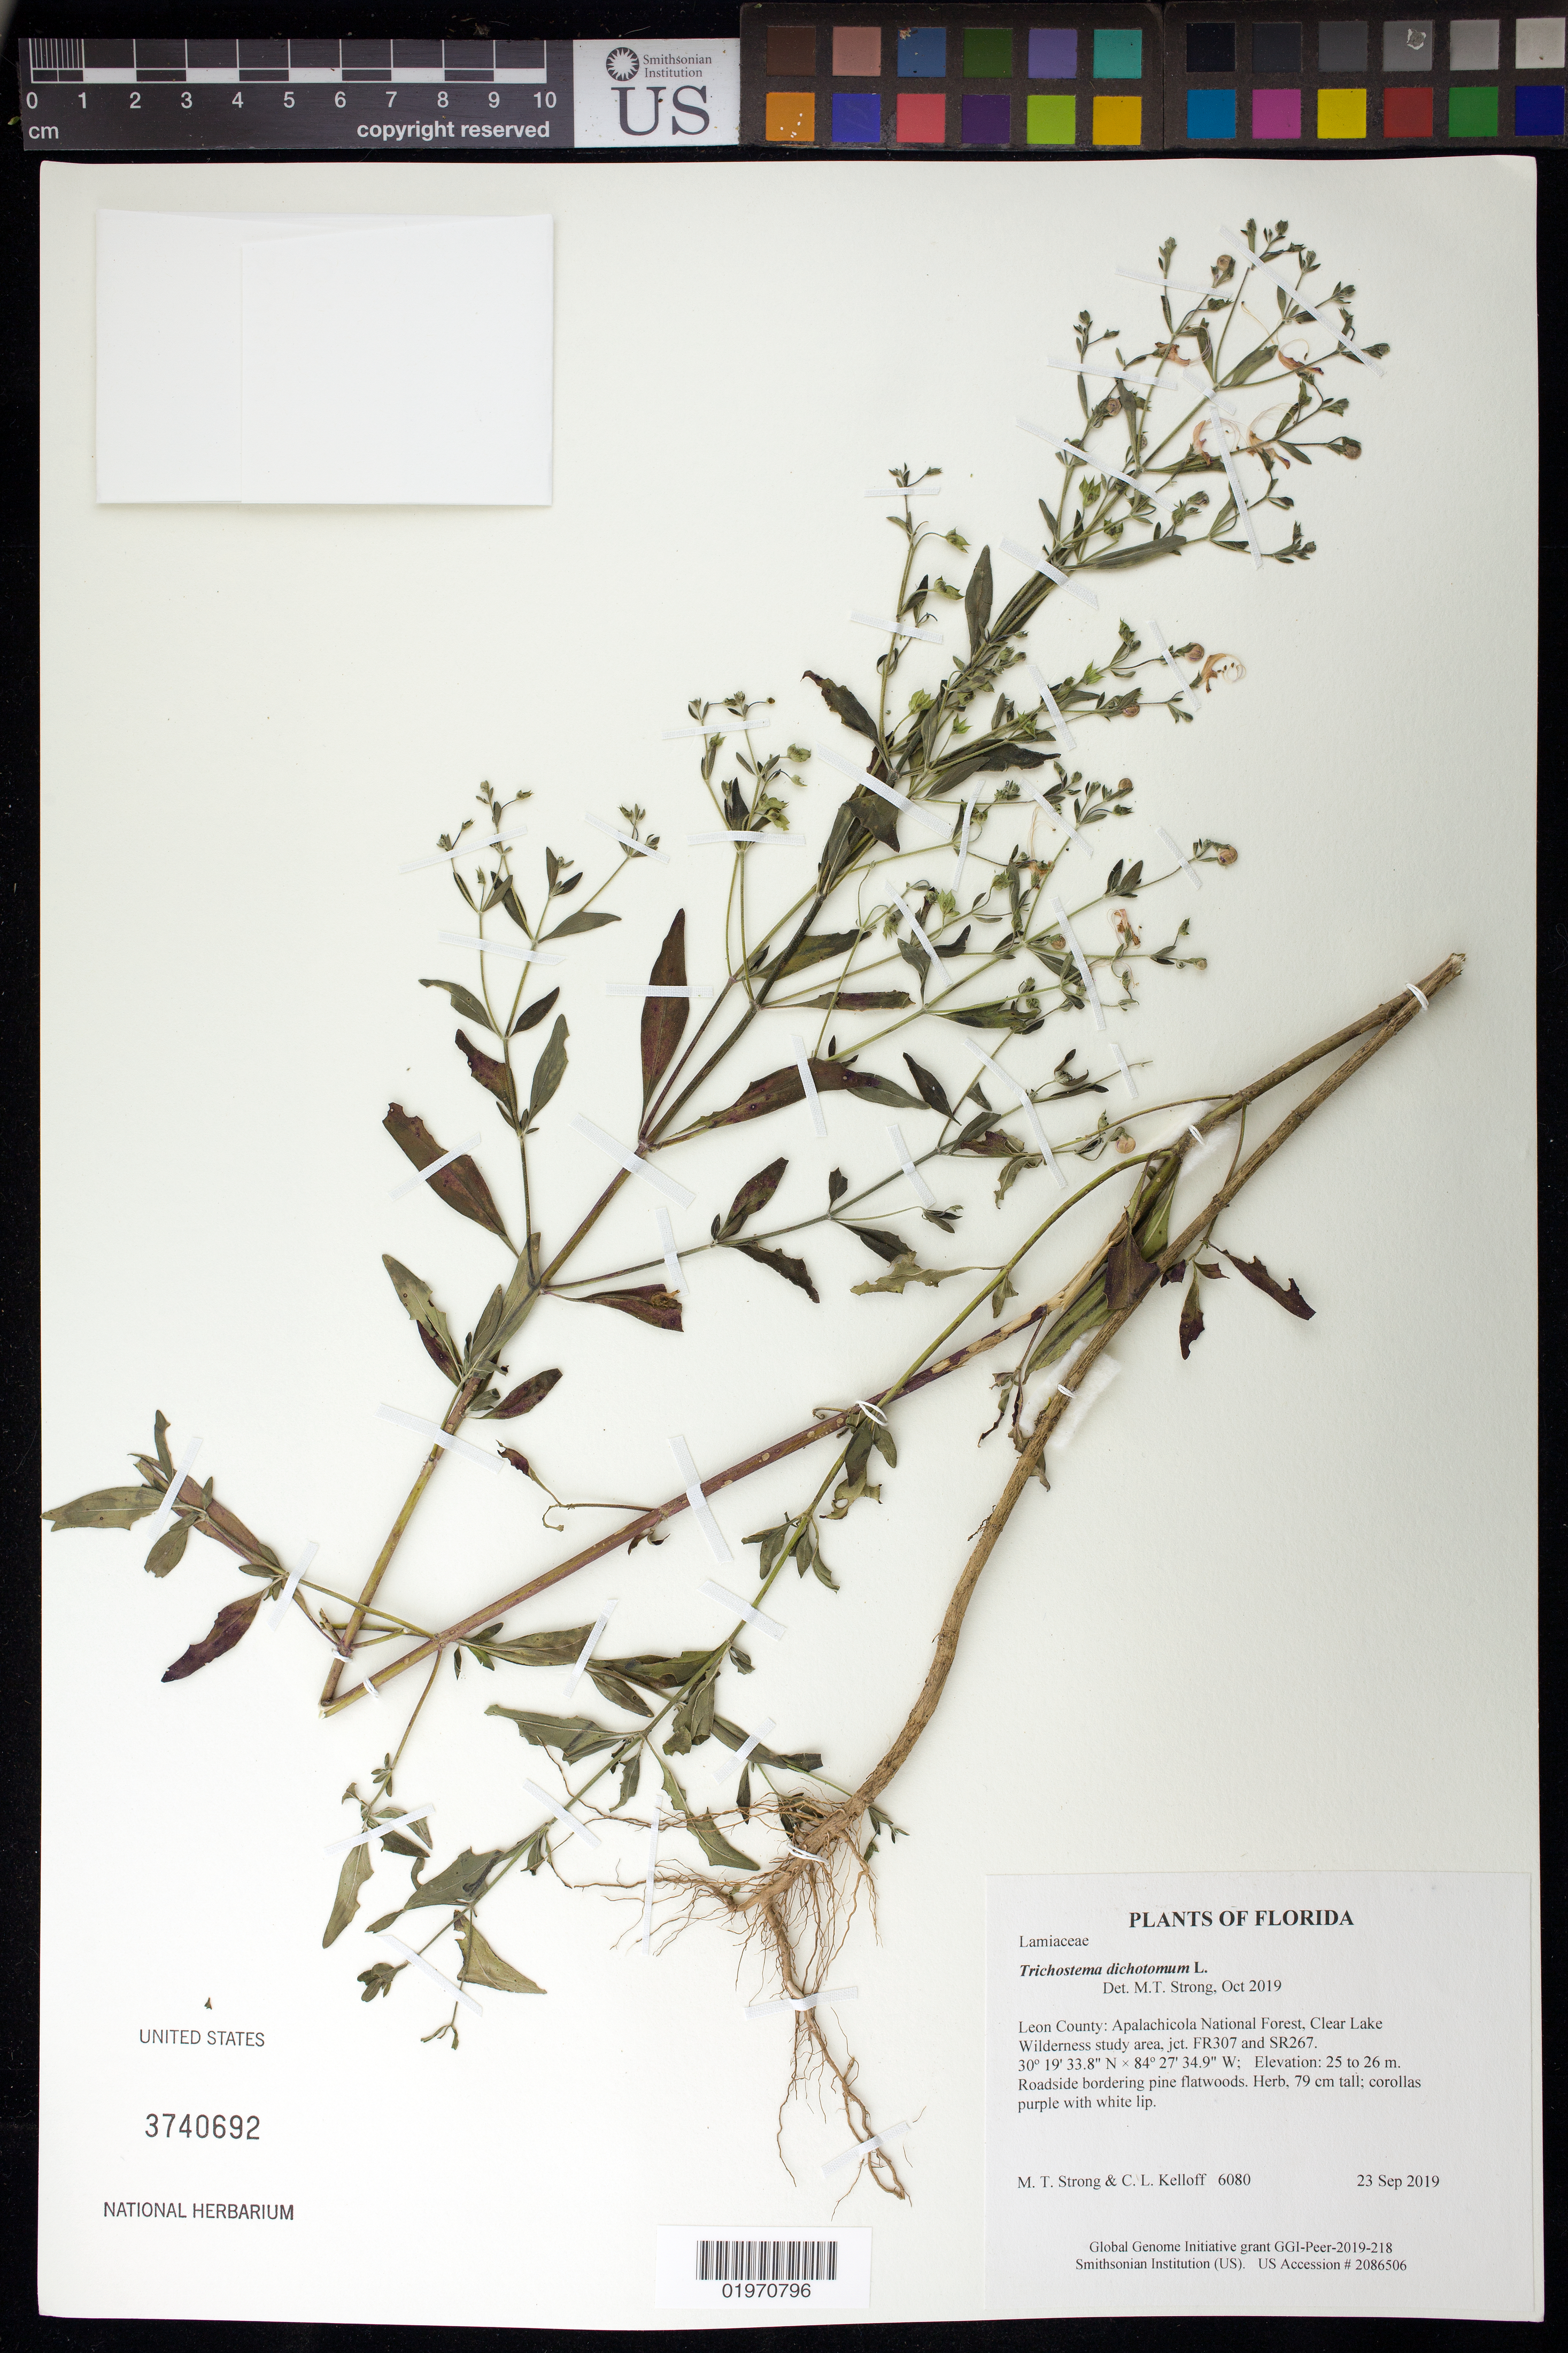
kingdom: Plantae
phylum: Tracheophyta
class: Magnoliopsida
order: Lamiales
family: Lamiaceae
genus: Trichostema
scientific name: Trichostema dichotomum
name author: L.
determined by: Strong, Mark T., (BOT), Smithsonian Institution - National Museum of Natural History (UNITED STATES)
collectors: M. T. Strong & C. L. Kelloff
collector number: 6080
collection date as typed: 23 Sep 2019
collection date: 2019-09-23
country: United States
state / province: Florida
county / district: Leon County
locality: Apalachicola National Forest, Clear Lake Wilderness study area, jct. FR307 and SR267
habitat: Roadside bordering pine flatwoods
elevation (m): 25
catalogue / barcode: US 3740692